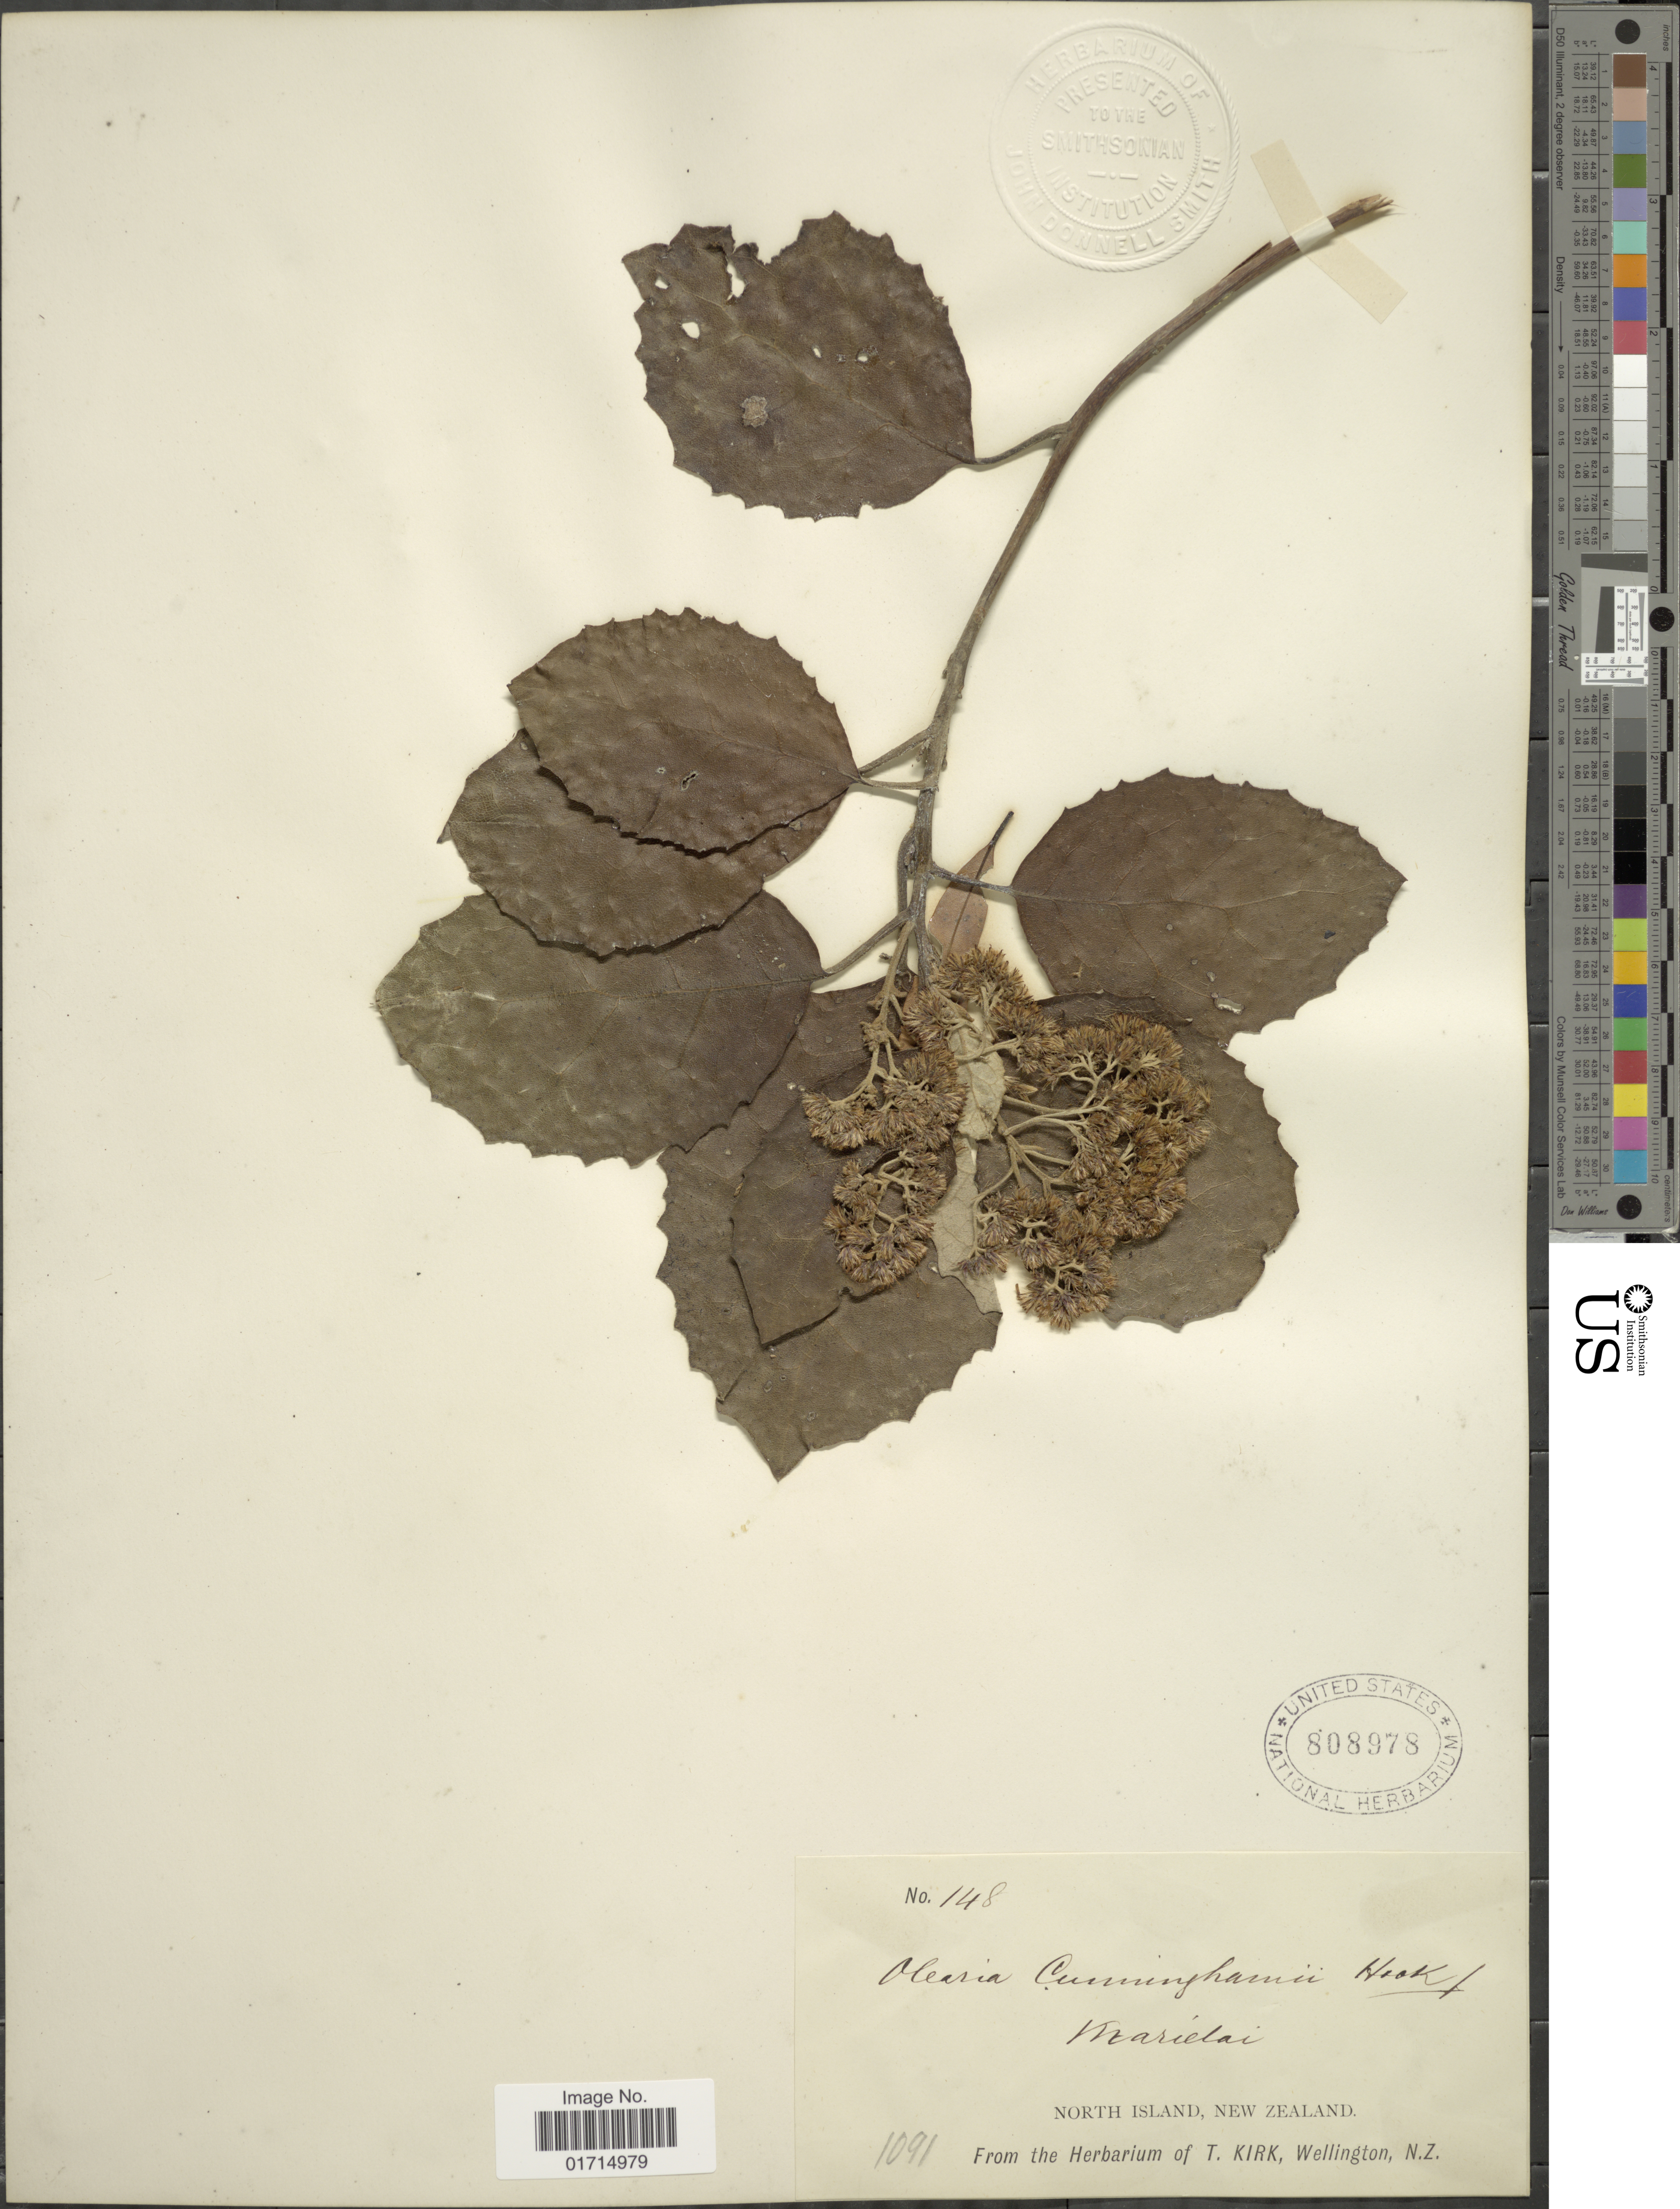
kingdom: Plantae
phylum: Tracheophyta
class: Magnoliopsida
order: Asterales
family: Asteraceae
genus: Olearia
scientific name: Olearia cunninghamii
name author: (Hook. f.) Hook. f.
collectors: ex Herb. T. Kirk, Wellington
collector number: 148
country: New Zealand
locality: North Island, New Zealand. Marietai [Maraetai]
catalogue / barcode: US 808978